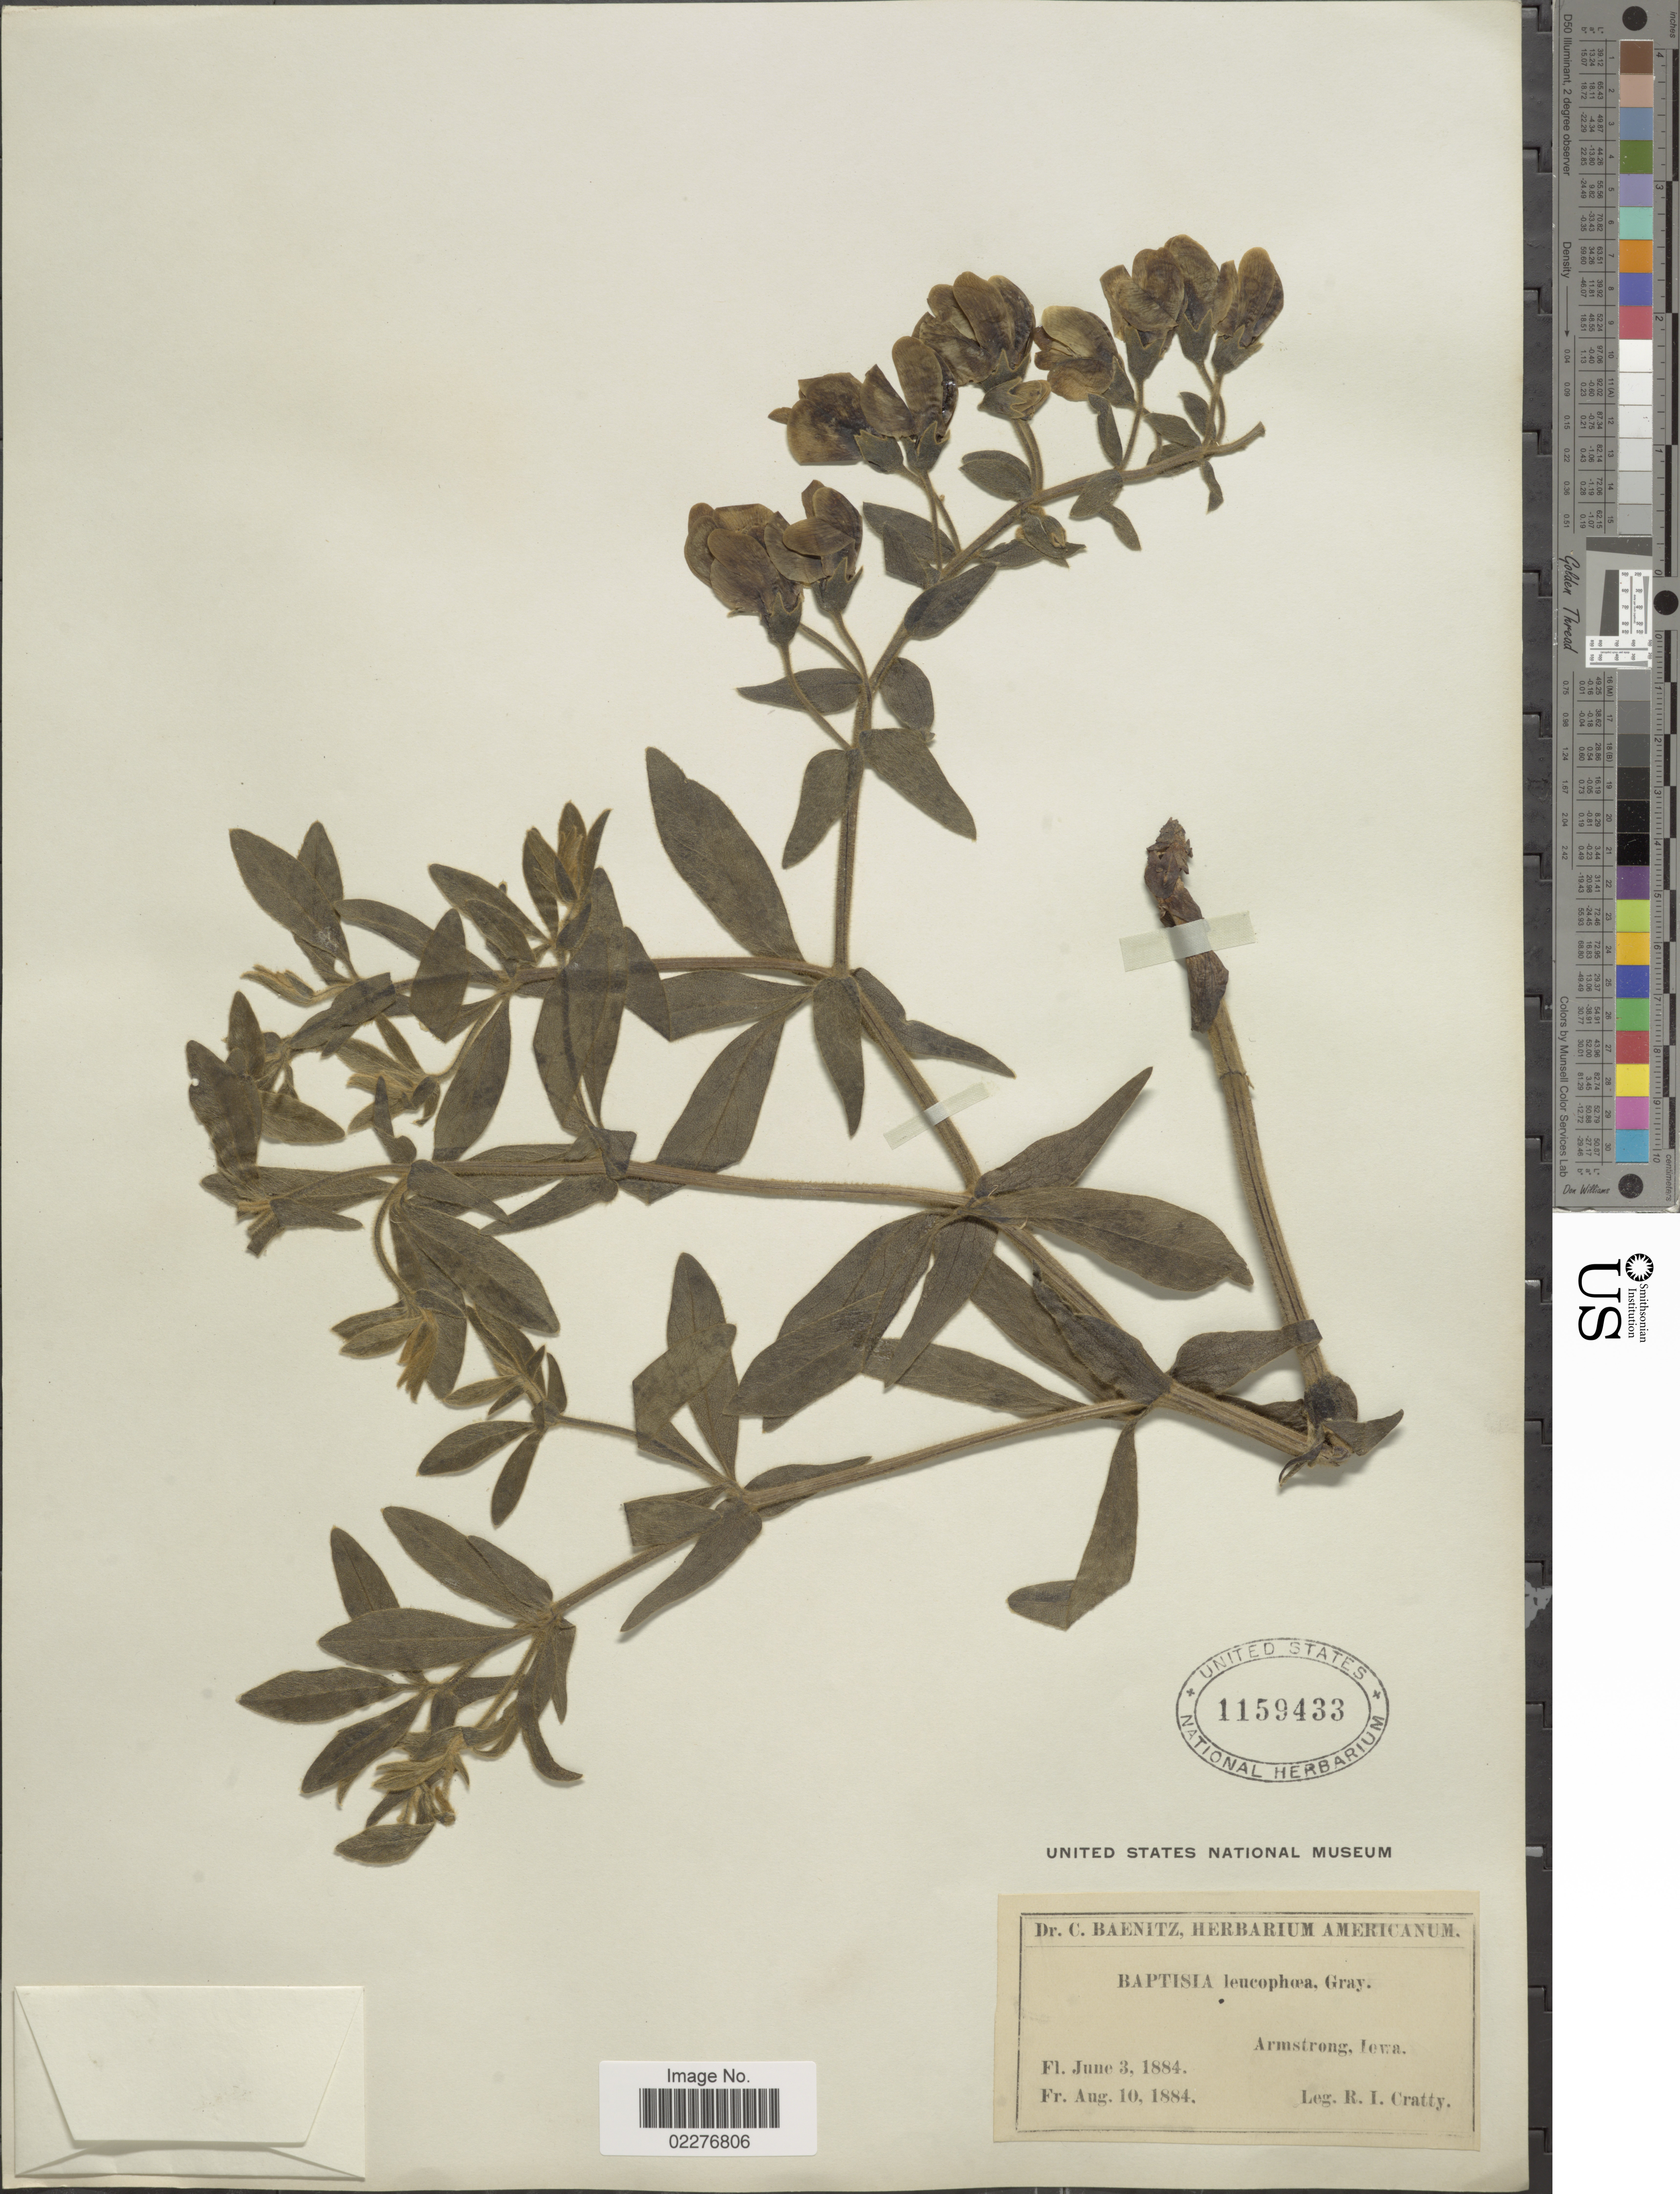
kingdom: Plantae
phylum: Tracheophyta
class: Magnoliopsida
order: Fabales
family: Fabaceae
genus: Baptisia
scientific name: Baptisia leucophaea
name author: Nutt.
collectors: R. Cratty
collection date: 1884-06-03/1884-08-10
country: United States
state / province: Iowa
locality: Armstrong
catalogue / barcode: US 1159433